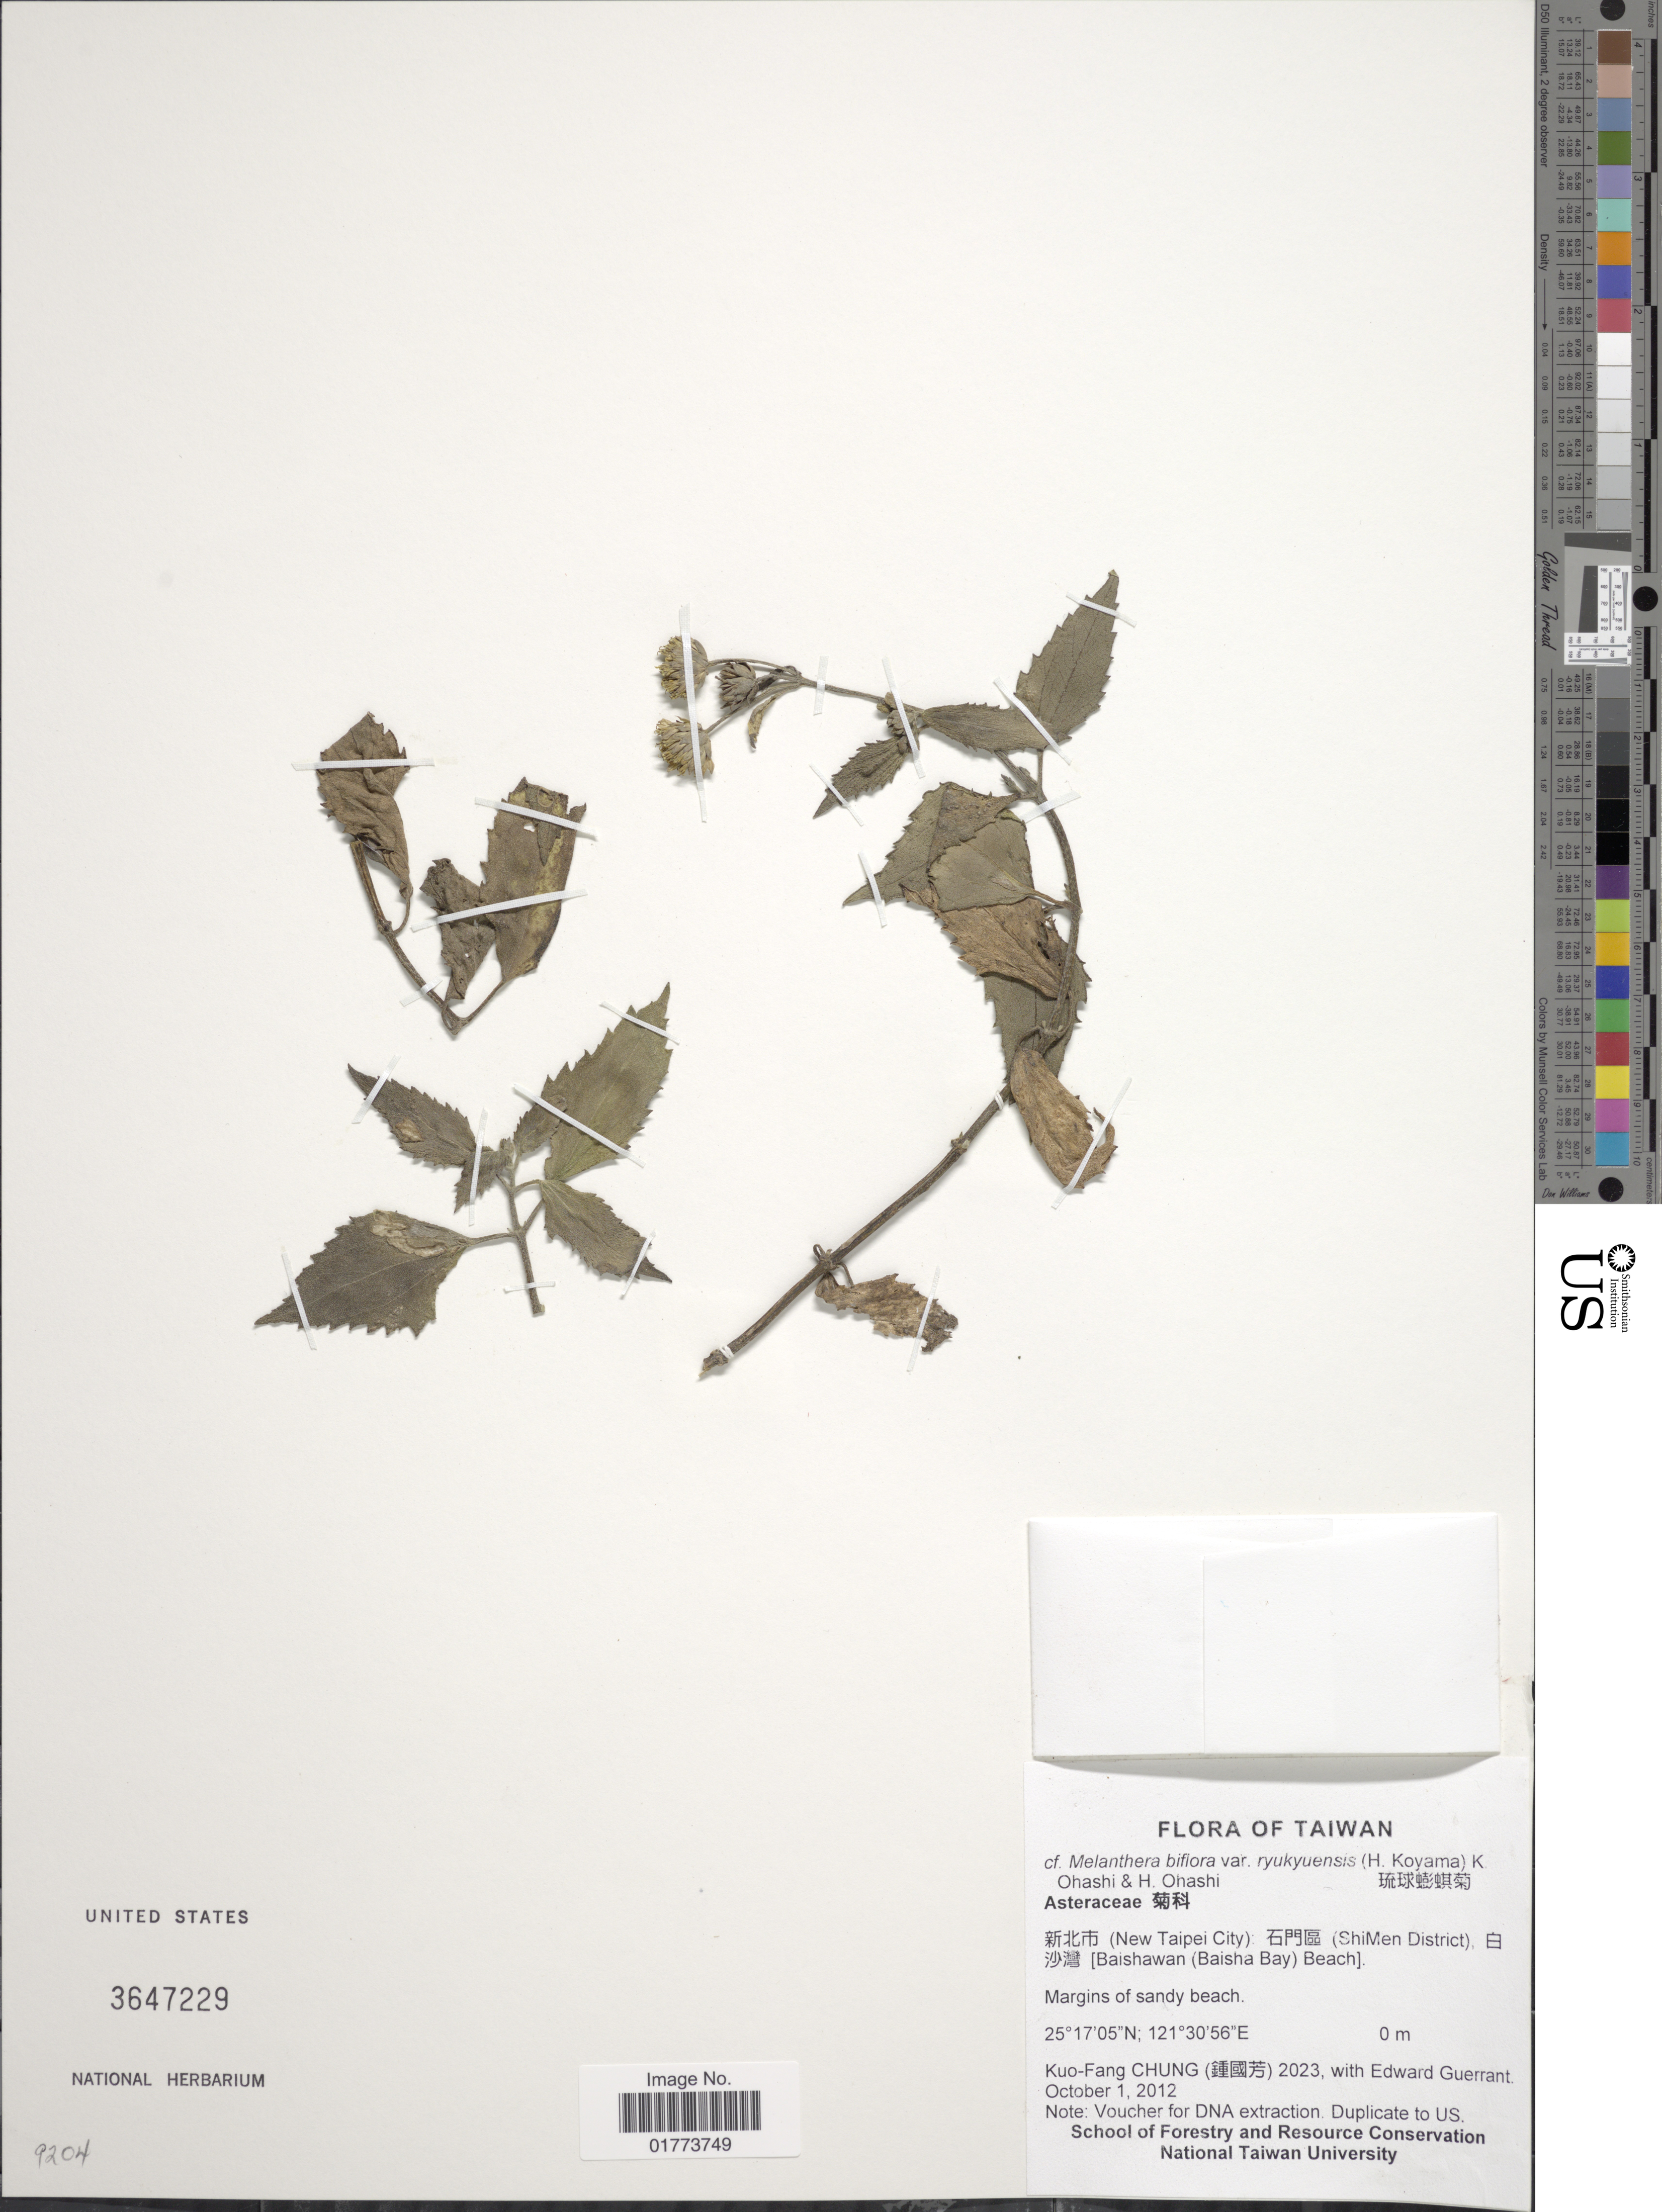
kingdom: Plantae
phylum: Tracheophyta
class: Magnoliopsida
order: Asterales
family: Asteraceae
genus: Wollastonia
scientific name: Wollastonia biflora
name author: (L.) DC.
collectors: K.F. Chung & E. Guerrant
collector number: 2023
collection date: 2012-10-01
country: Taiwan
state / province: Taipei City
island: Taiwan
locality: (New Taipei City): (ShiMen District), (Baishawan (Baisha Bay) Beach)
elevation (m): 0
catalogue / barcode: US 3647229